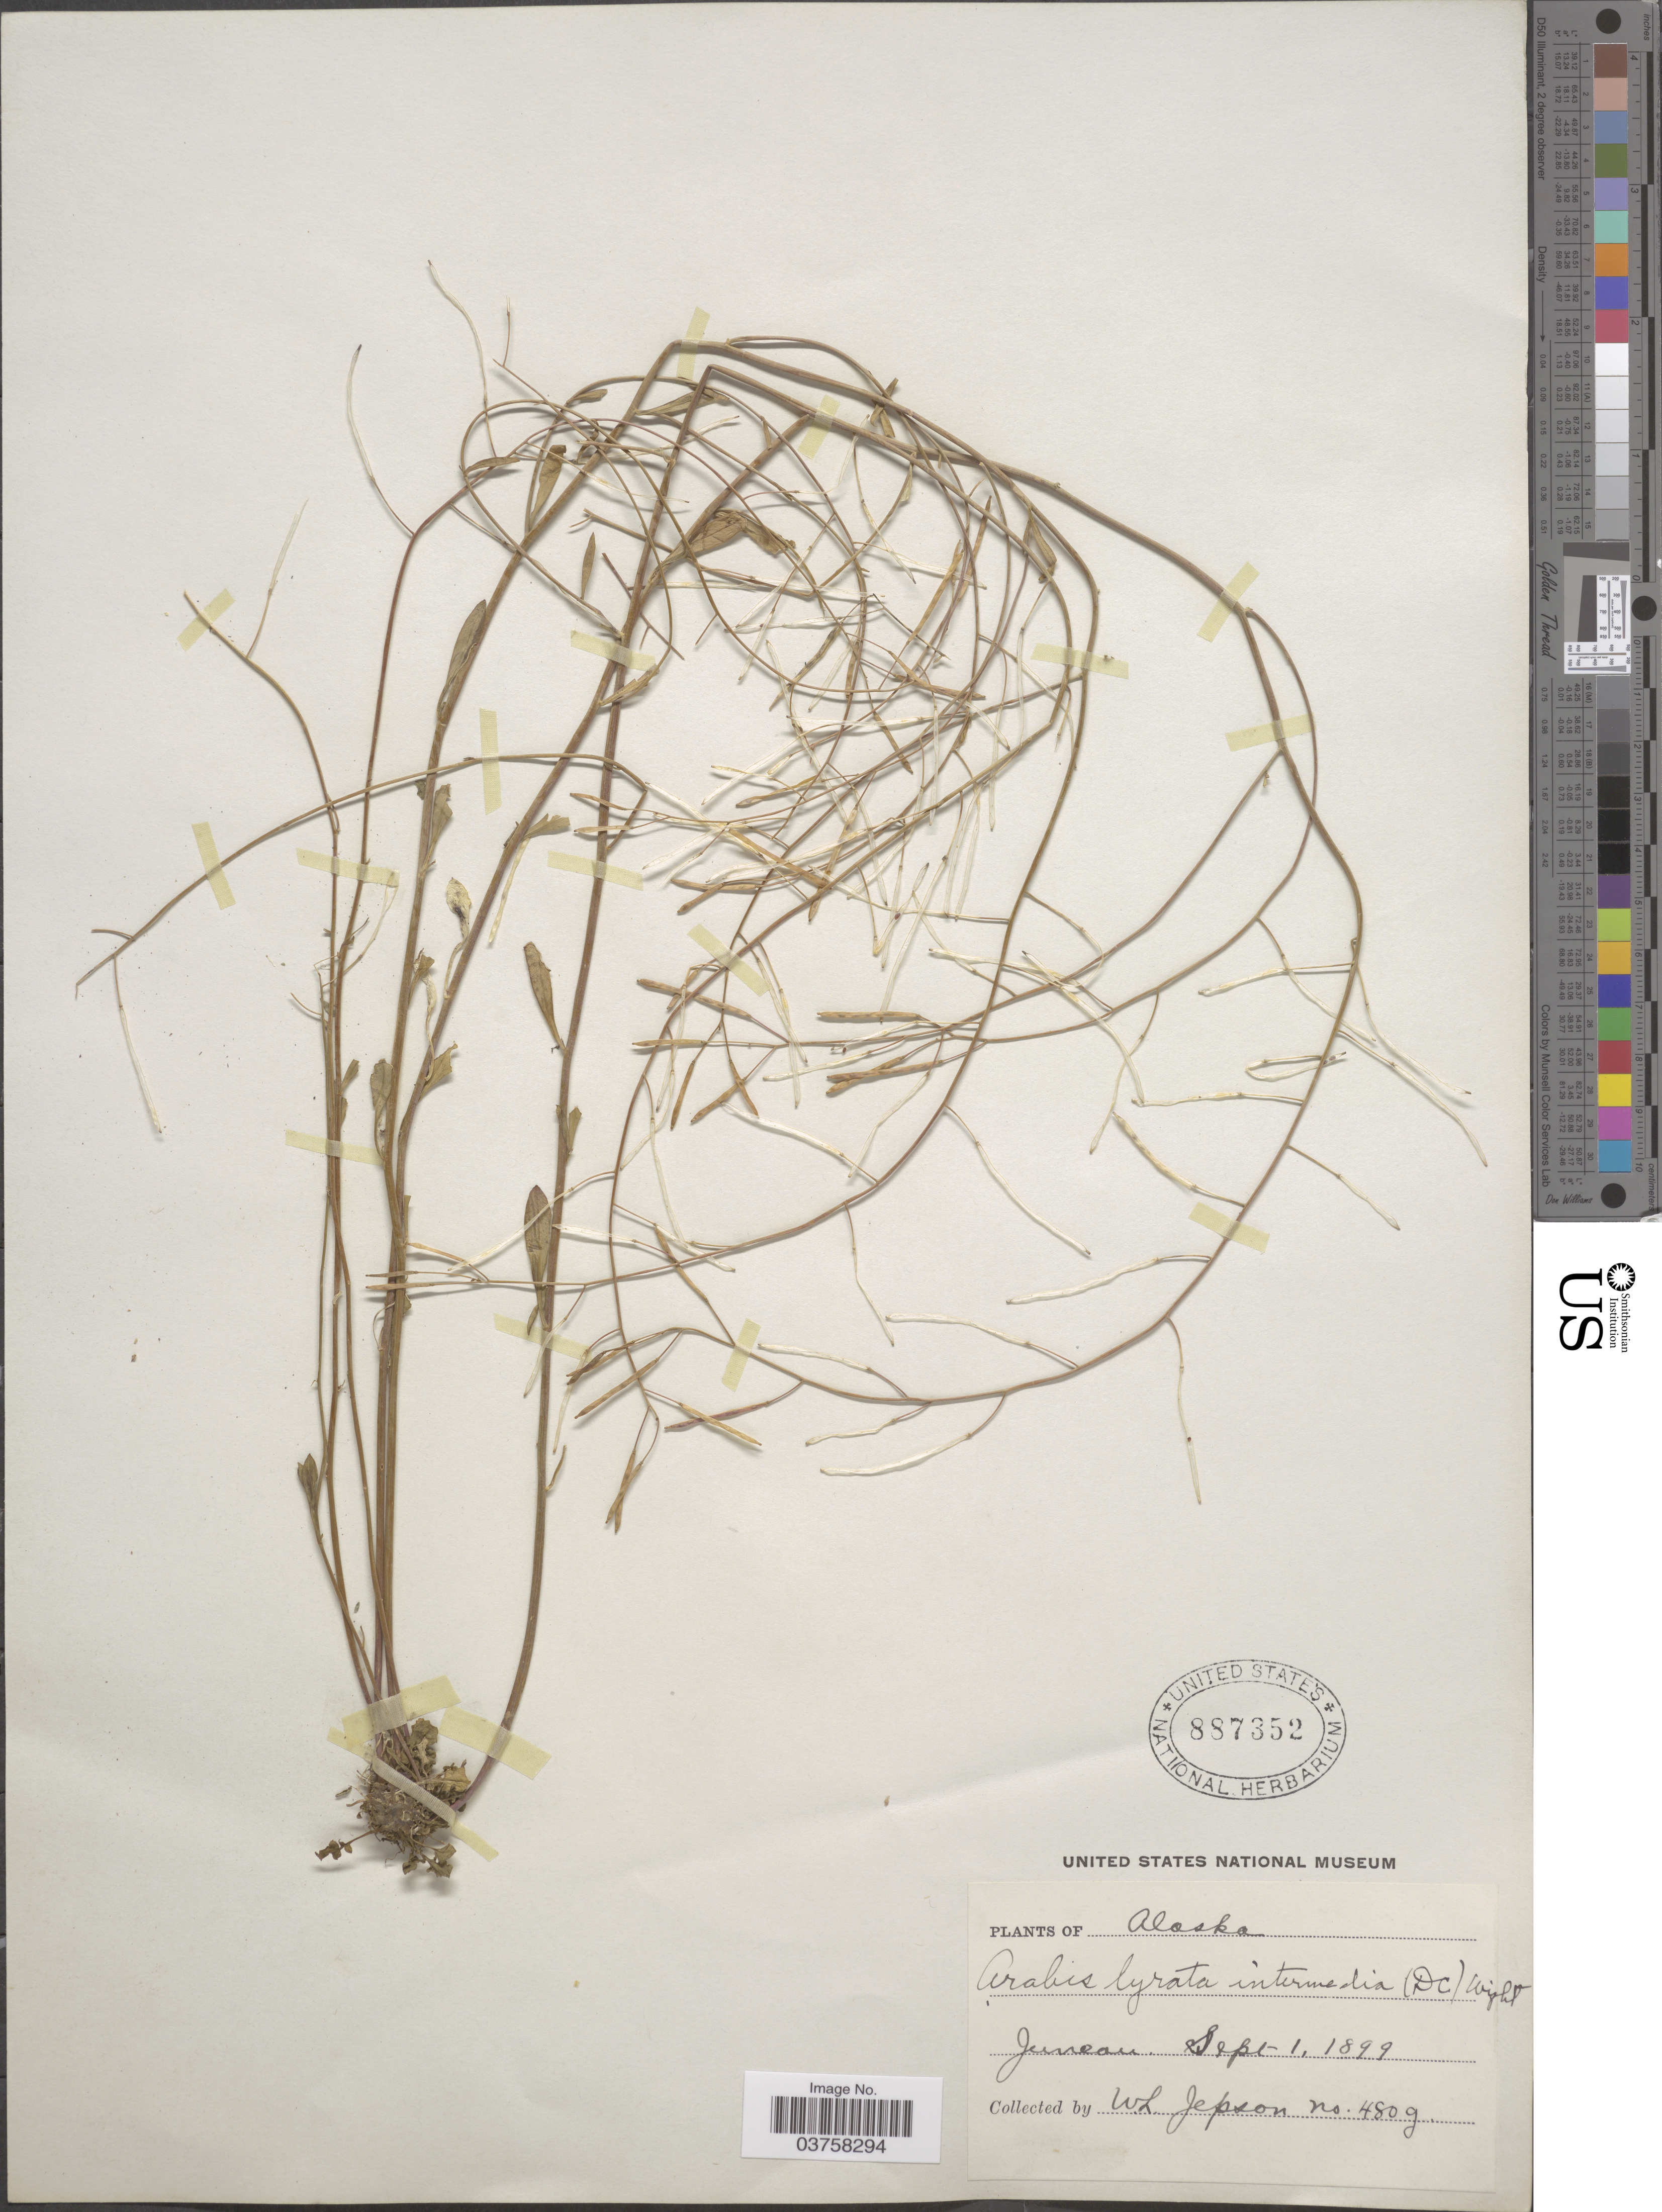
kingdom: Plantae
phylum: Tracheophyta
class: Magnoliopsida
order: Brassicales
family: Brassicaceae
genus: Arabidopsis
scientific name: Arabidopsis lyrata subsp. kamchatica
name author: (Fisch. ex DC.) O'Kane & Al-Shehbaz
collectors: W. L. Jepson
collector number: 4809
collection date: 1899-09-01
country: United States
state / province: Alaska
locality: Juneau.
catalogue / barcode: US 887352